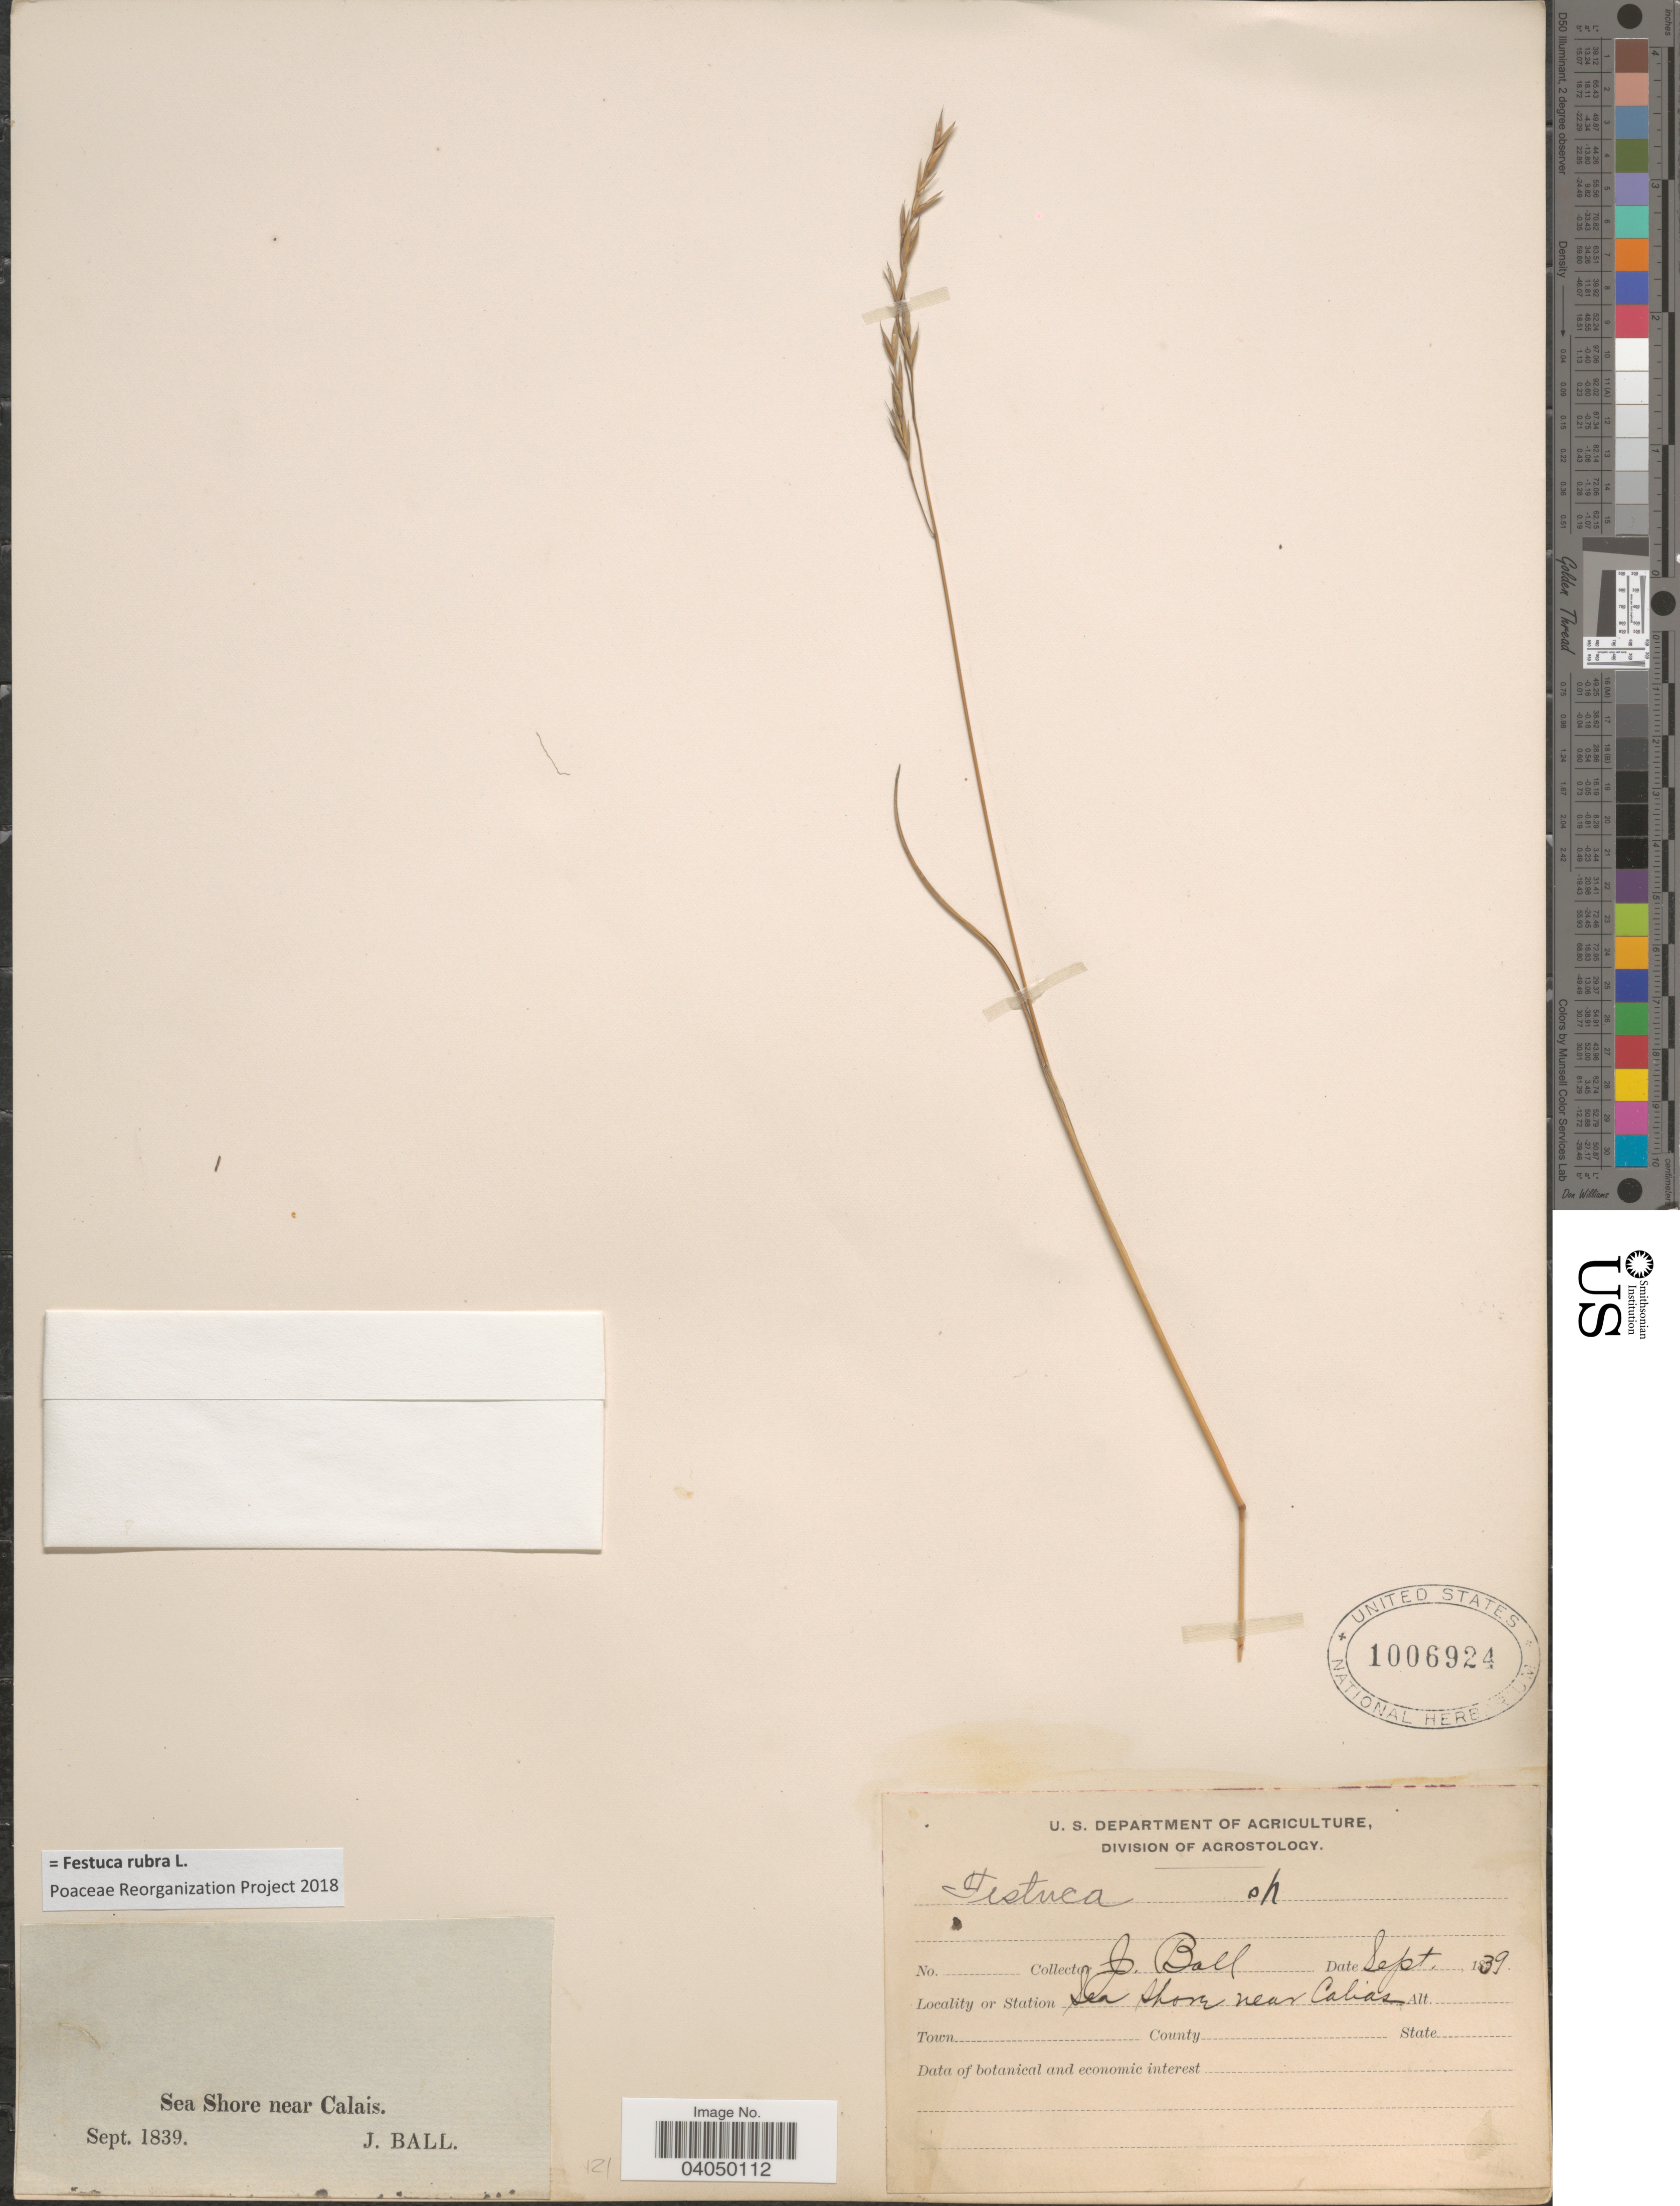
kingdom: Plantae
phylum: Tracheophyta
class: Liliopsida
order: Poales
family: Poaceae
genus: Festuca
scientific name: Festuca rubra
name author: L.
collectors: J. Ball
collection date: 1839-09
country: France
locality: Sea Shore near Calais.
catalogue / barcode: US 1006924